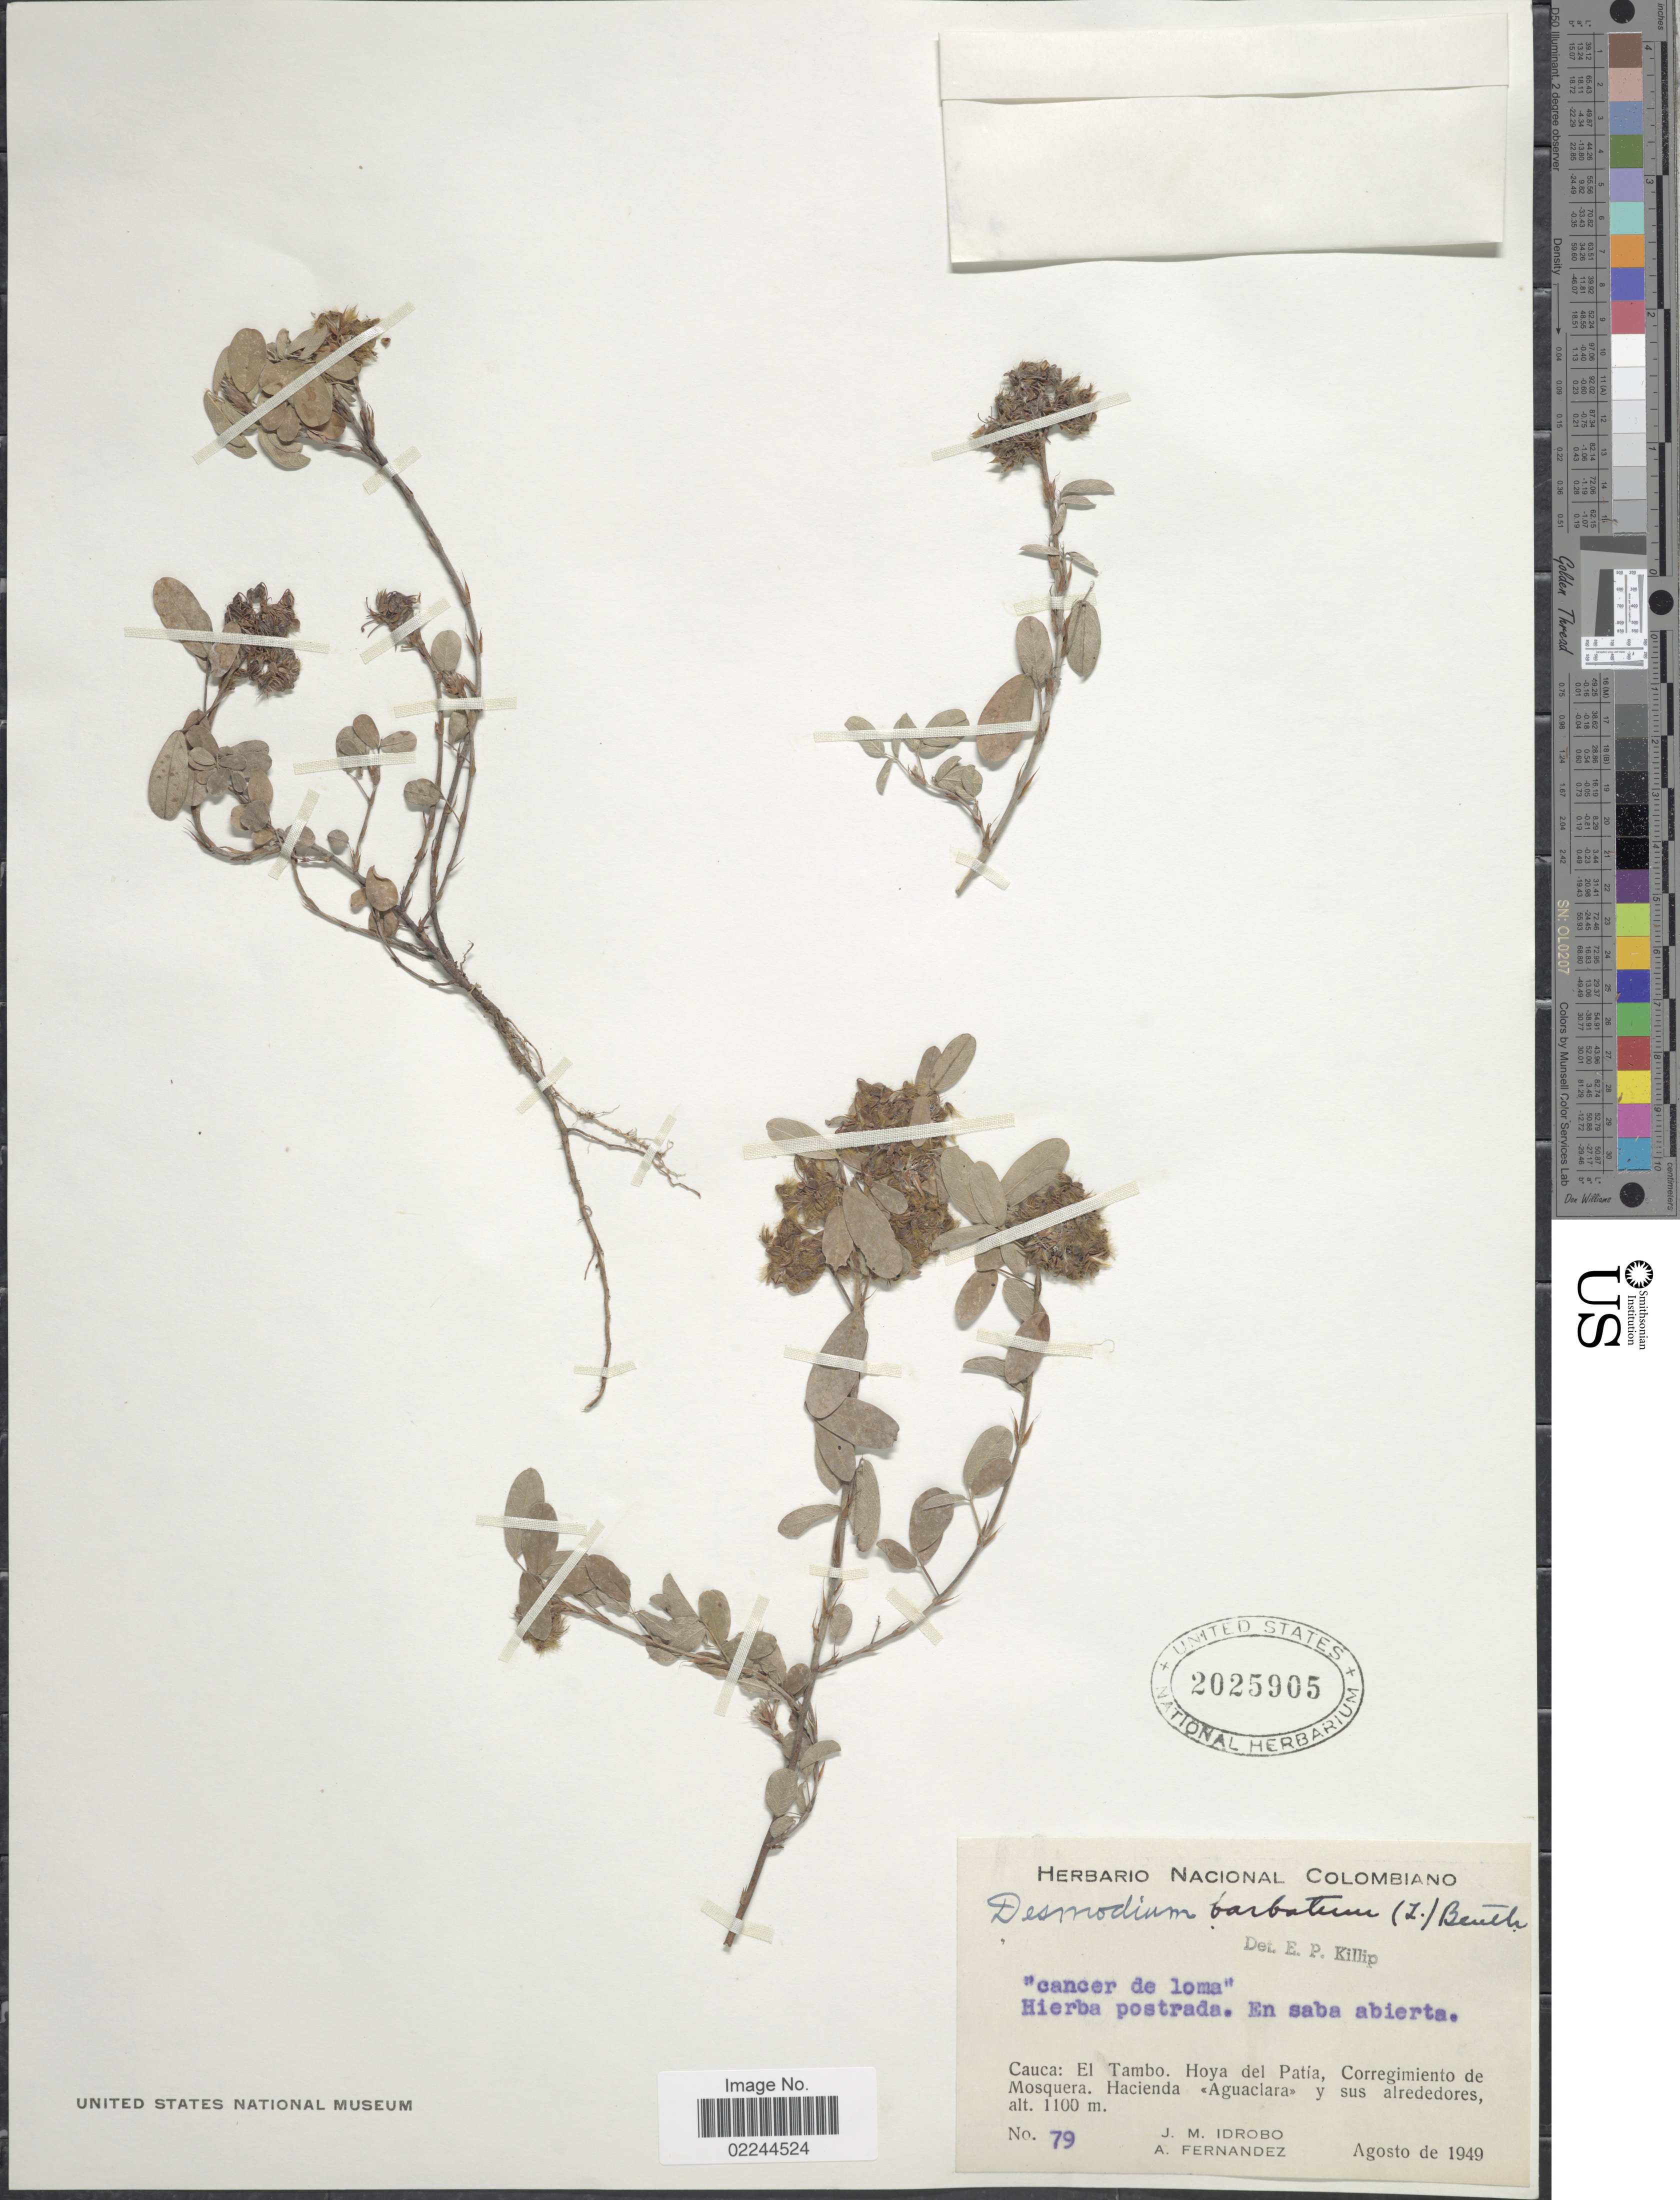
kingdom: Plantae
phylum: Tracheophyta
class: Magnoliopsida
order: Fabales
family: Fabaceae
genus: Grona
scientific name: Grona barbata var. barbata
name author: (L.) H. Ohashi & K. Ohashi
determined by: Strong, Mark T., (BOT), Smithsonian Institution - National Museum of Natural History (UNITED STATES)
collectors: J. M. Idrobo & A. Fernandez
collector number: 79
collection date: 1949-08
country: Colombia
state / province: Cauca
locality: El tambo. Hoya del Patia, Corregimiento de Mosquera. Hacienda <<Aguaclara>> y sus alrededores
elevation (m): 1100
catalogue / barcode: US 2025905